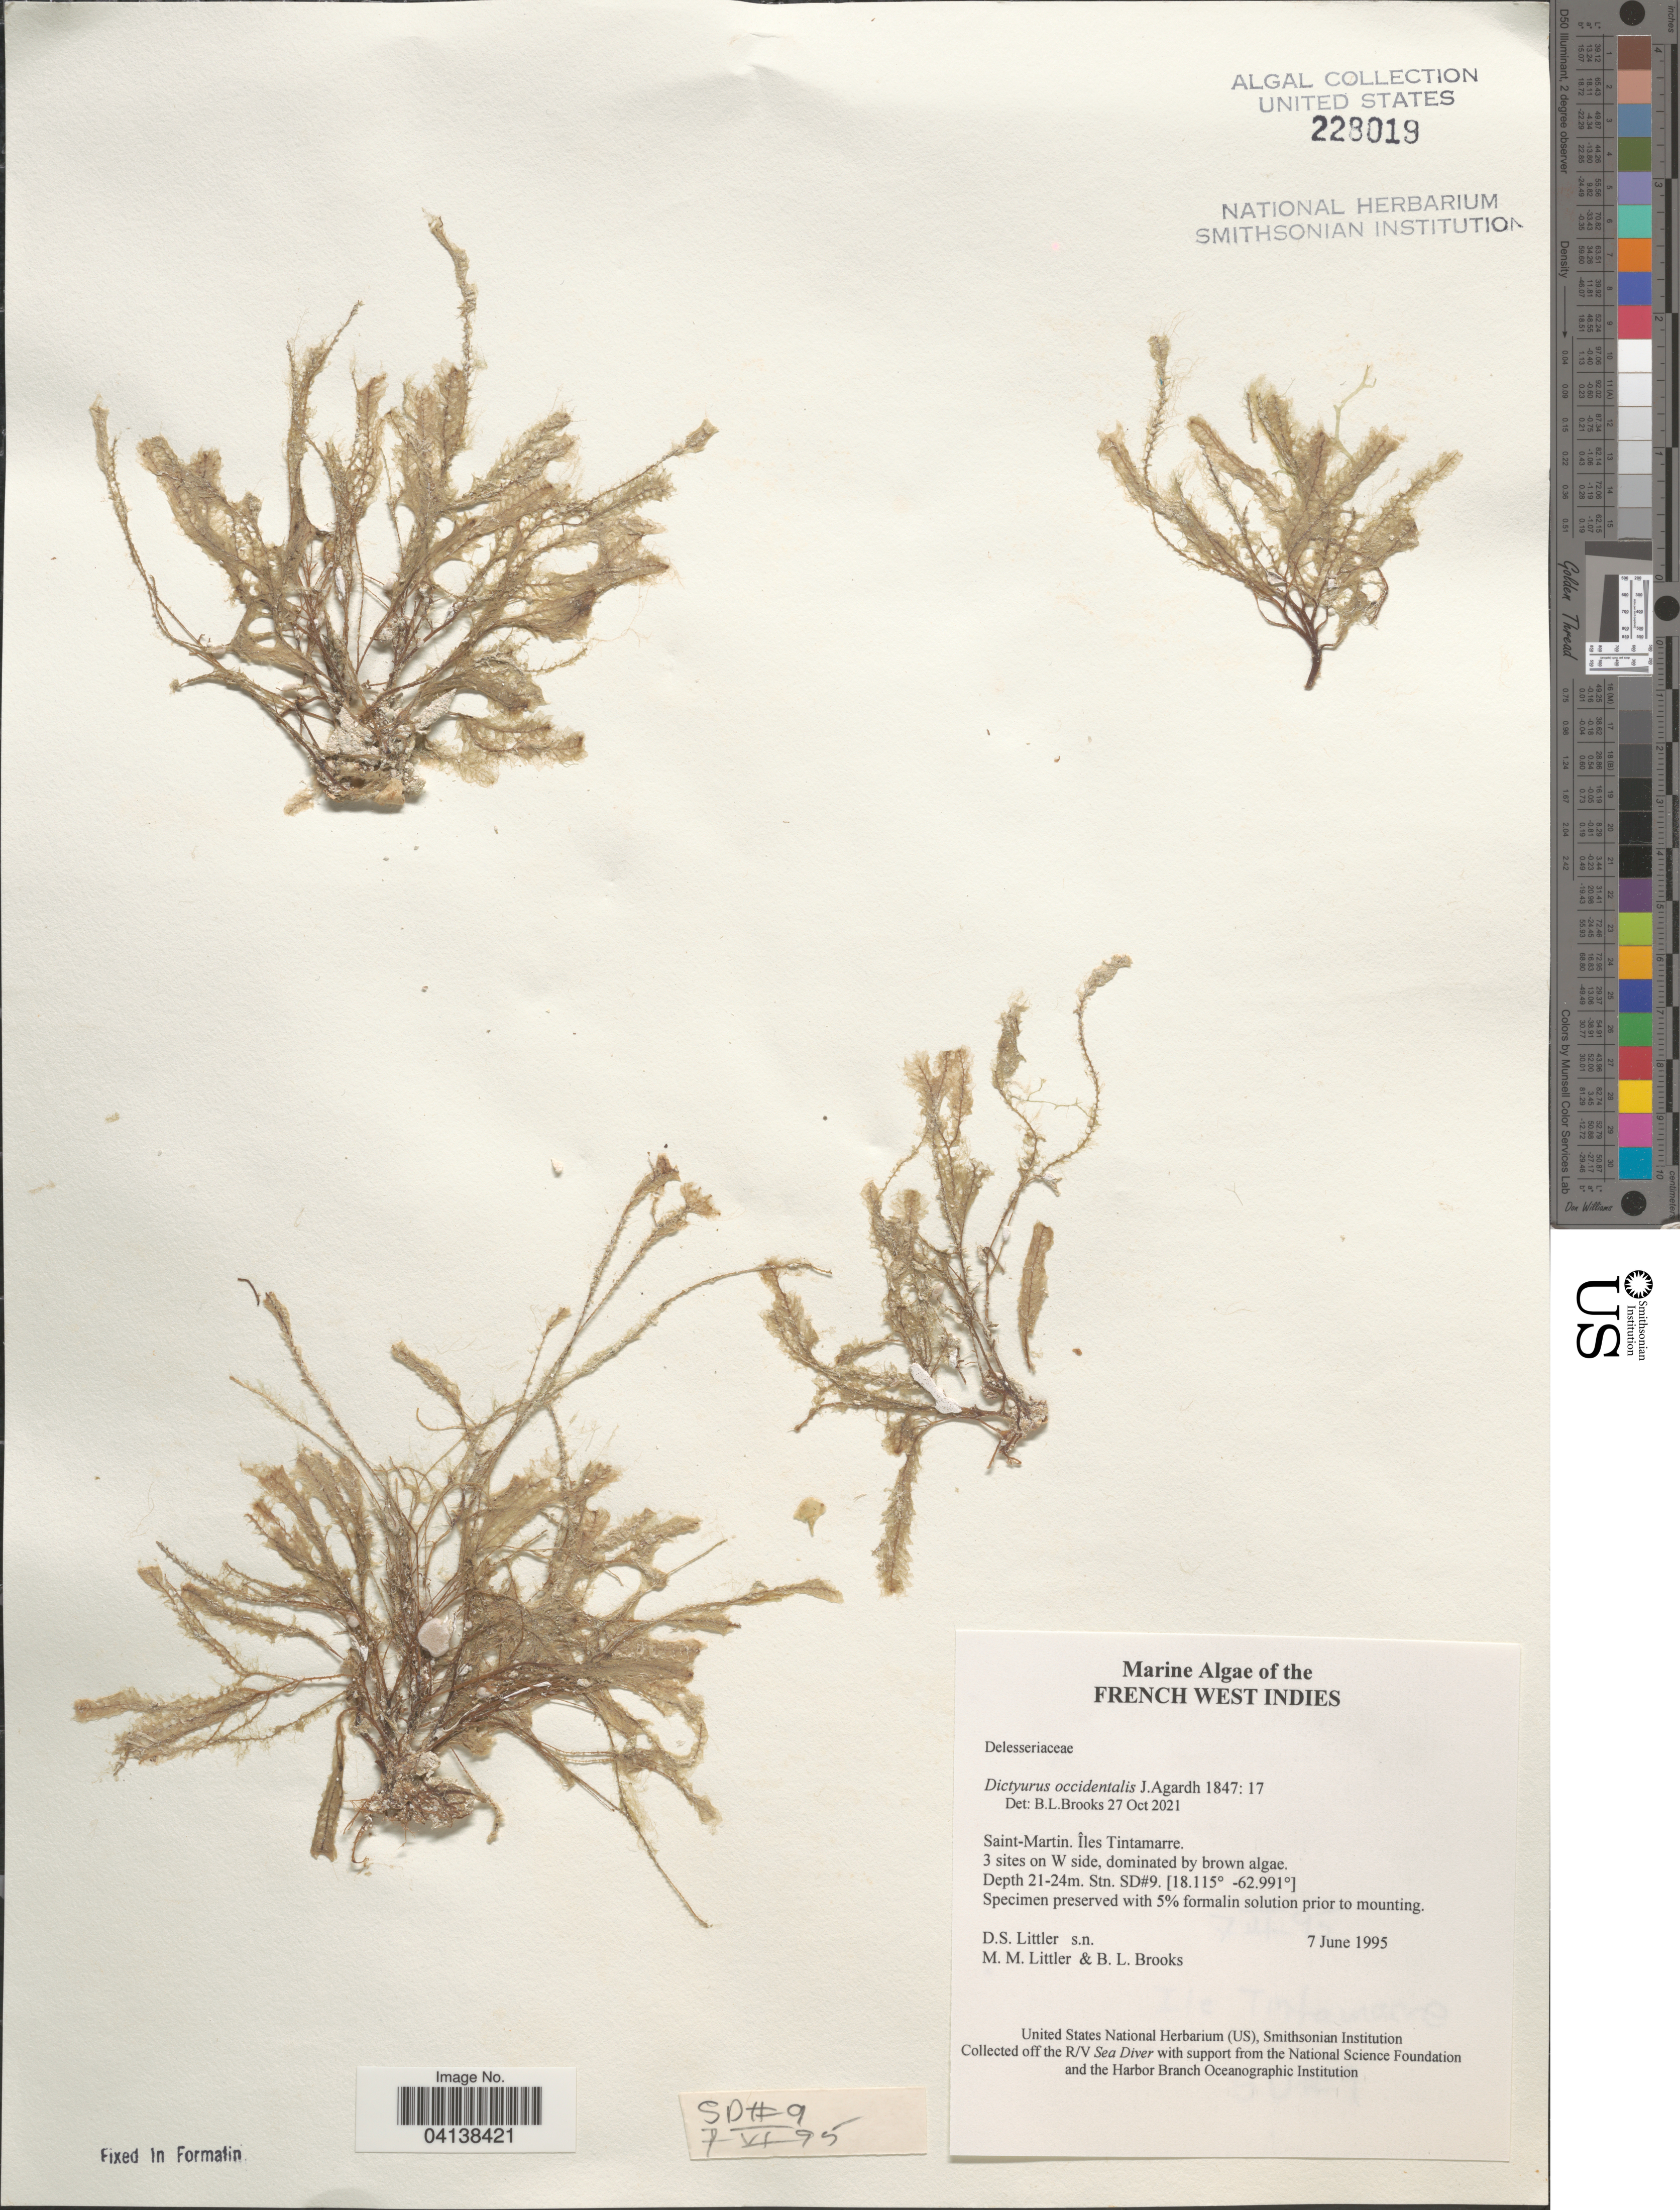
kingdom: Plantae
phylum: Rhodophyta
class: Florideophyceae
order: Ceramiales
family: Dasyaceae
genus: Dictyurus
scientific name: Dictyurus occidentalis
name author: J. Agardh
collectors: D. S. Littler & B. Brooks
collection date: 1995-06-07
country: Saint Martin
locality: French West Indies. Saint-Martin. Îles Tintamarre. 3 sites on W side. Stn. SD#9.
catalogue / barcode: US 228019